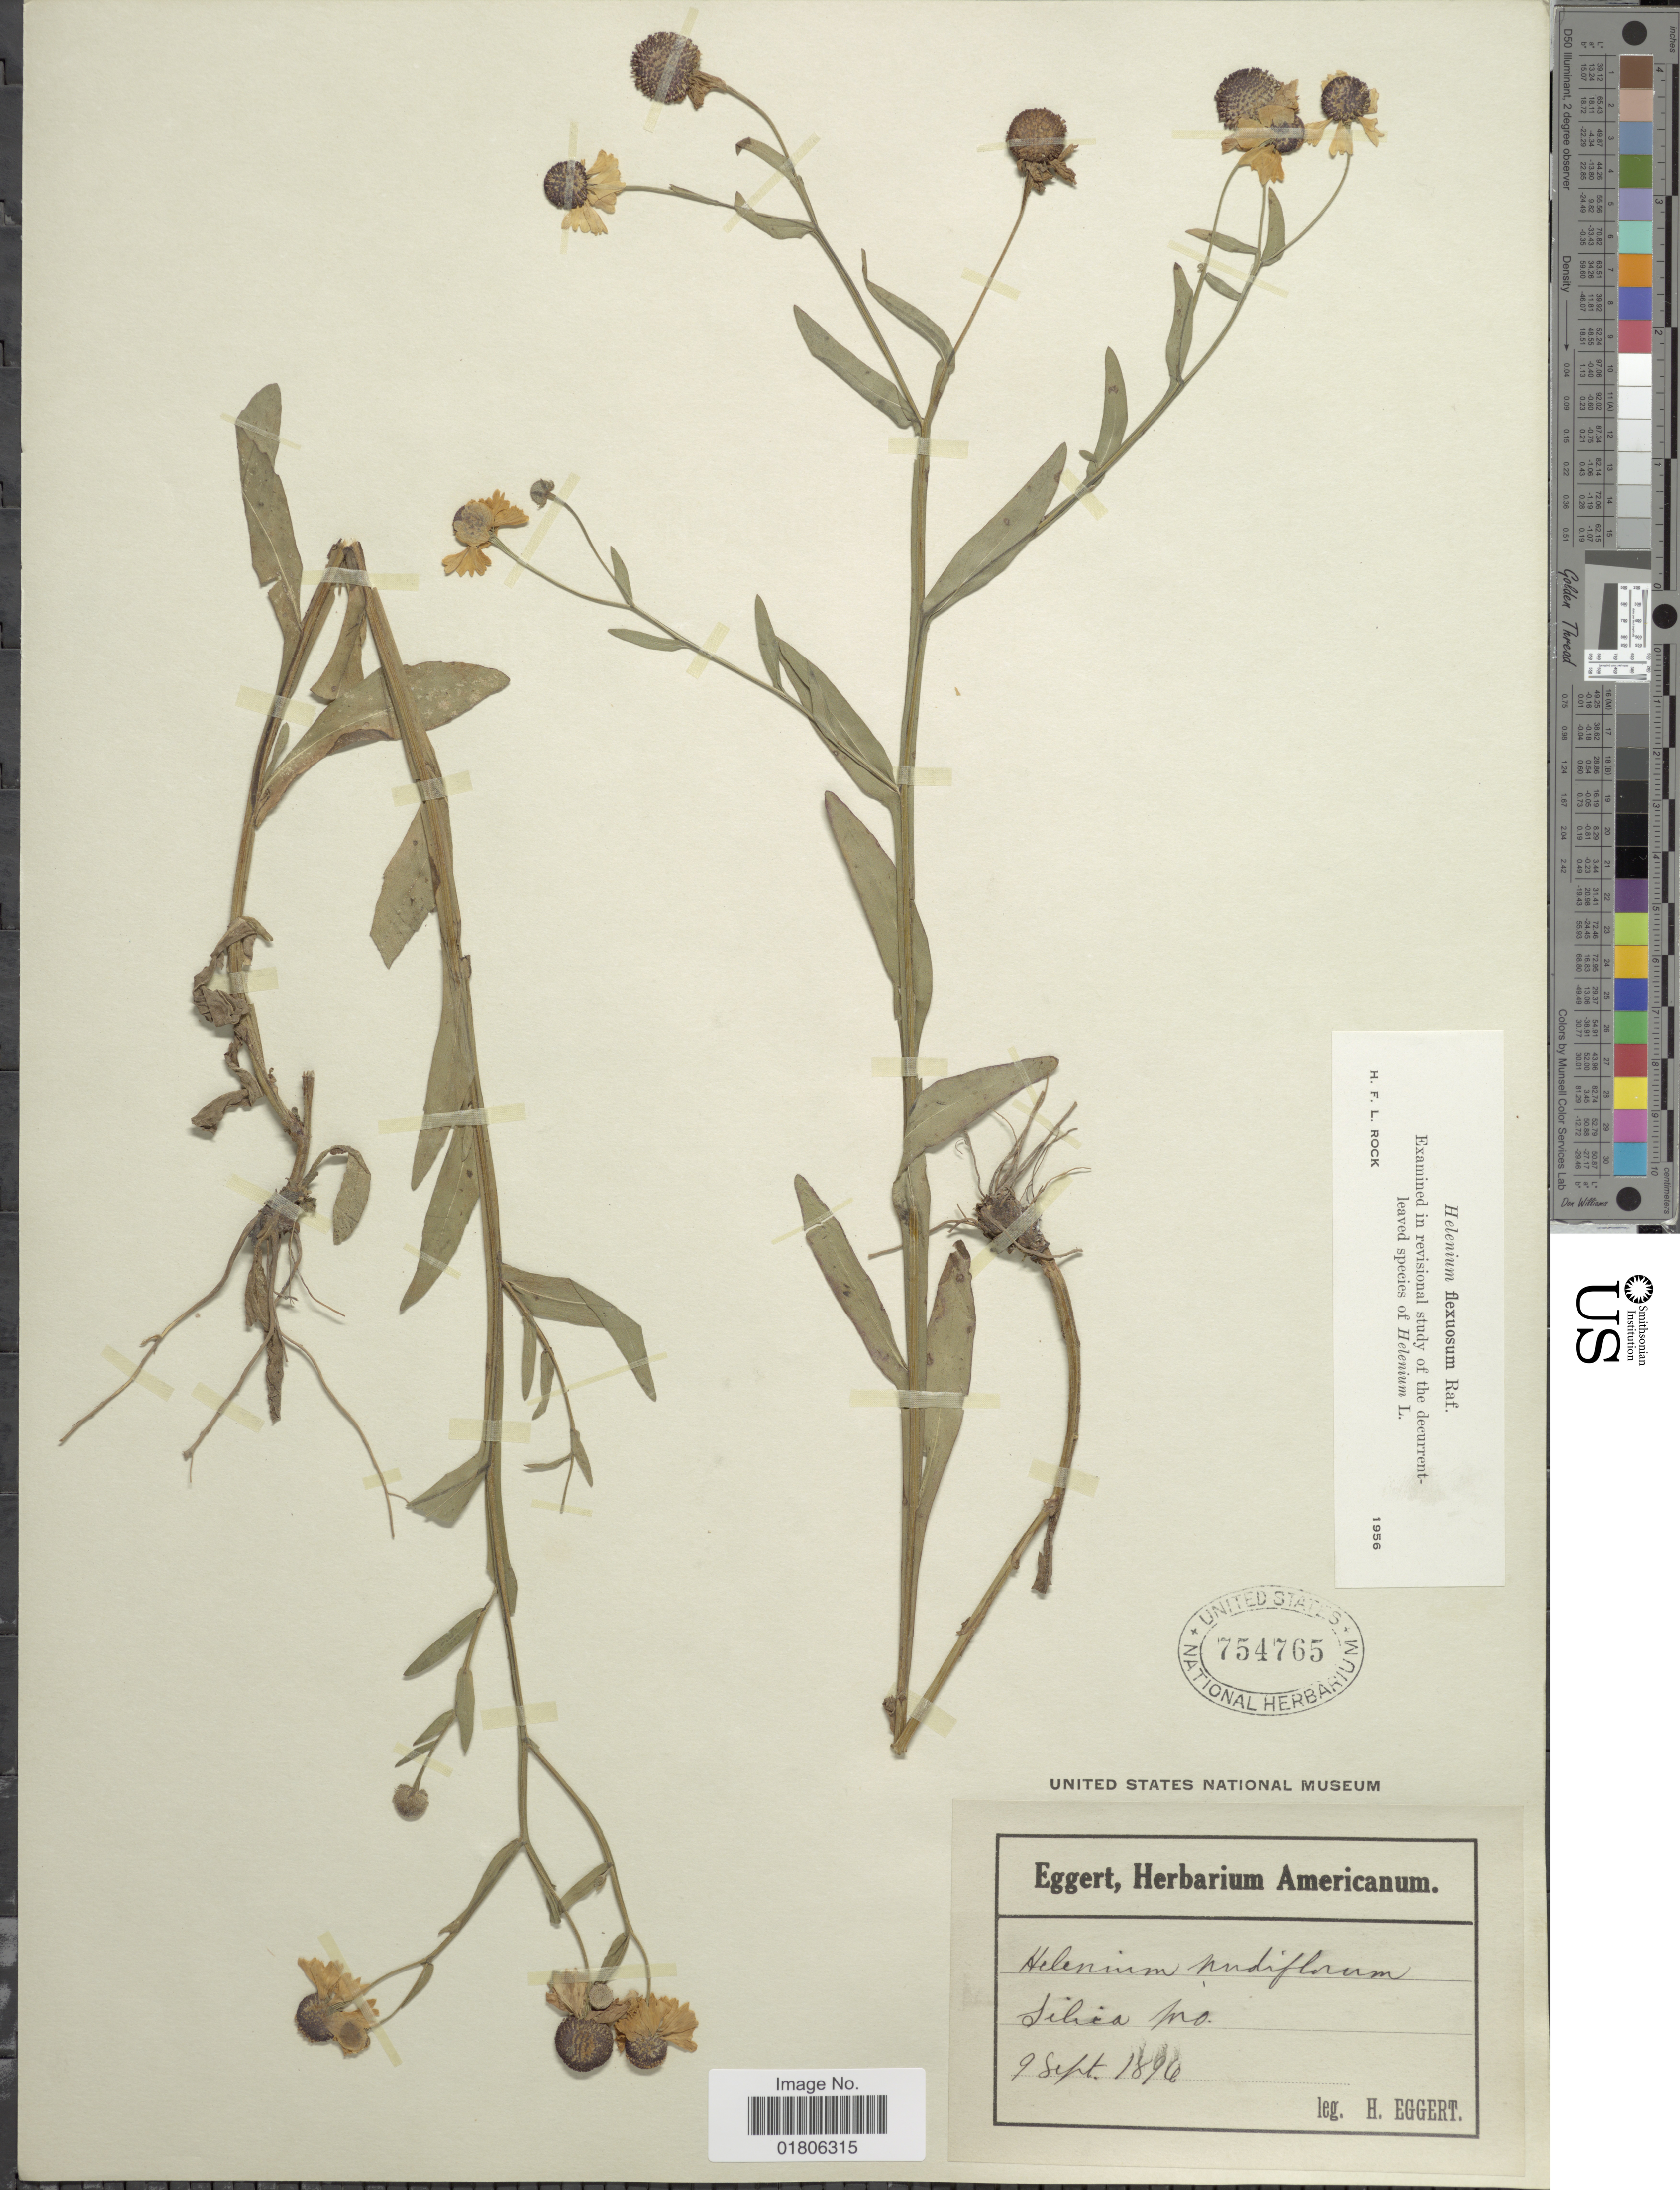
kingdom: Plantae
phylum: Tracheophyta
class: Magnoliopsida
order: Asterales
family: Asteraceae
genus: Helenium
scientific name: Helenium flexuosum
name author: Raf.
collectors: H. Eggert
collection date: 1896-09-09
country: United States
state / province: Missouri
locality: Silica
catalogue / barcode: US 754765